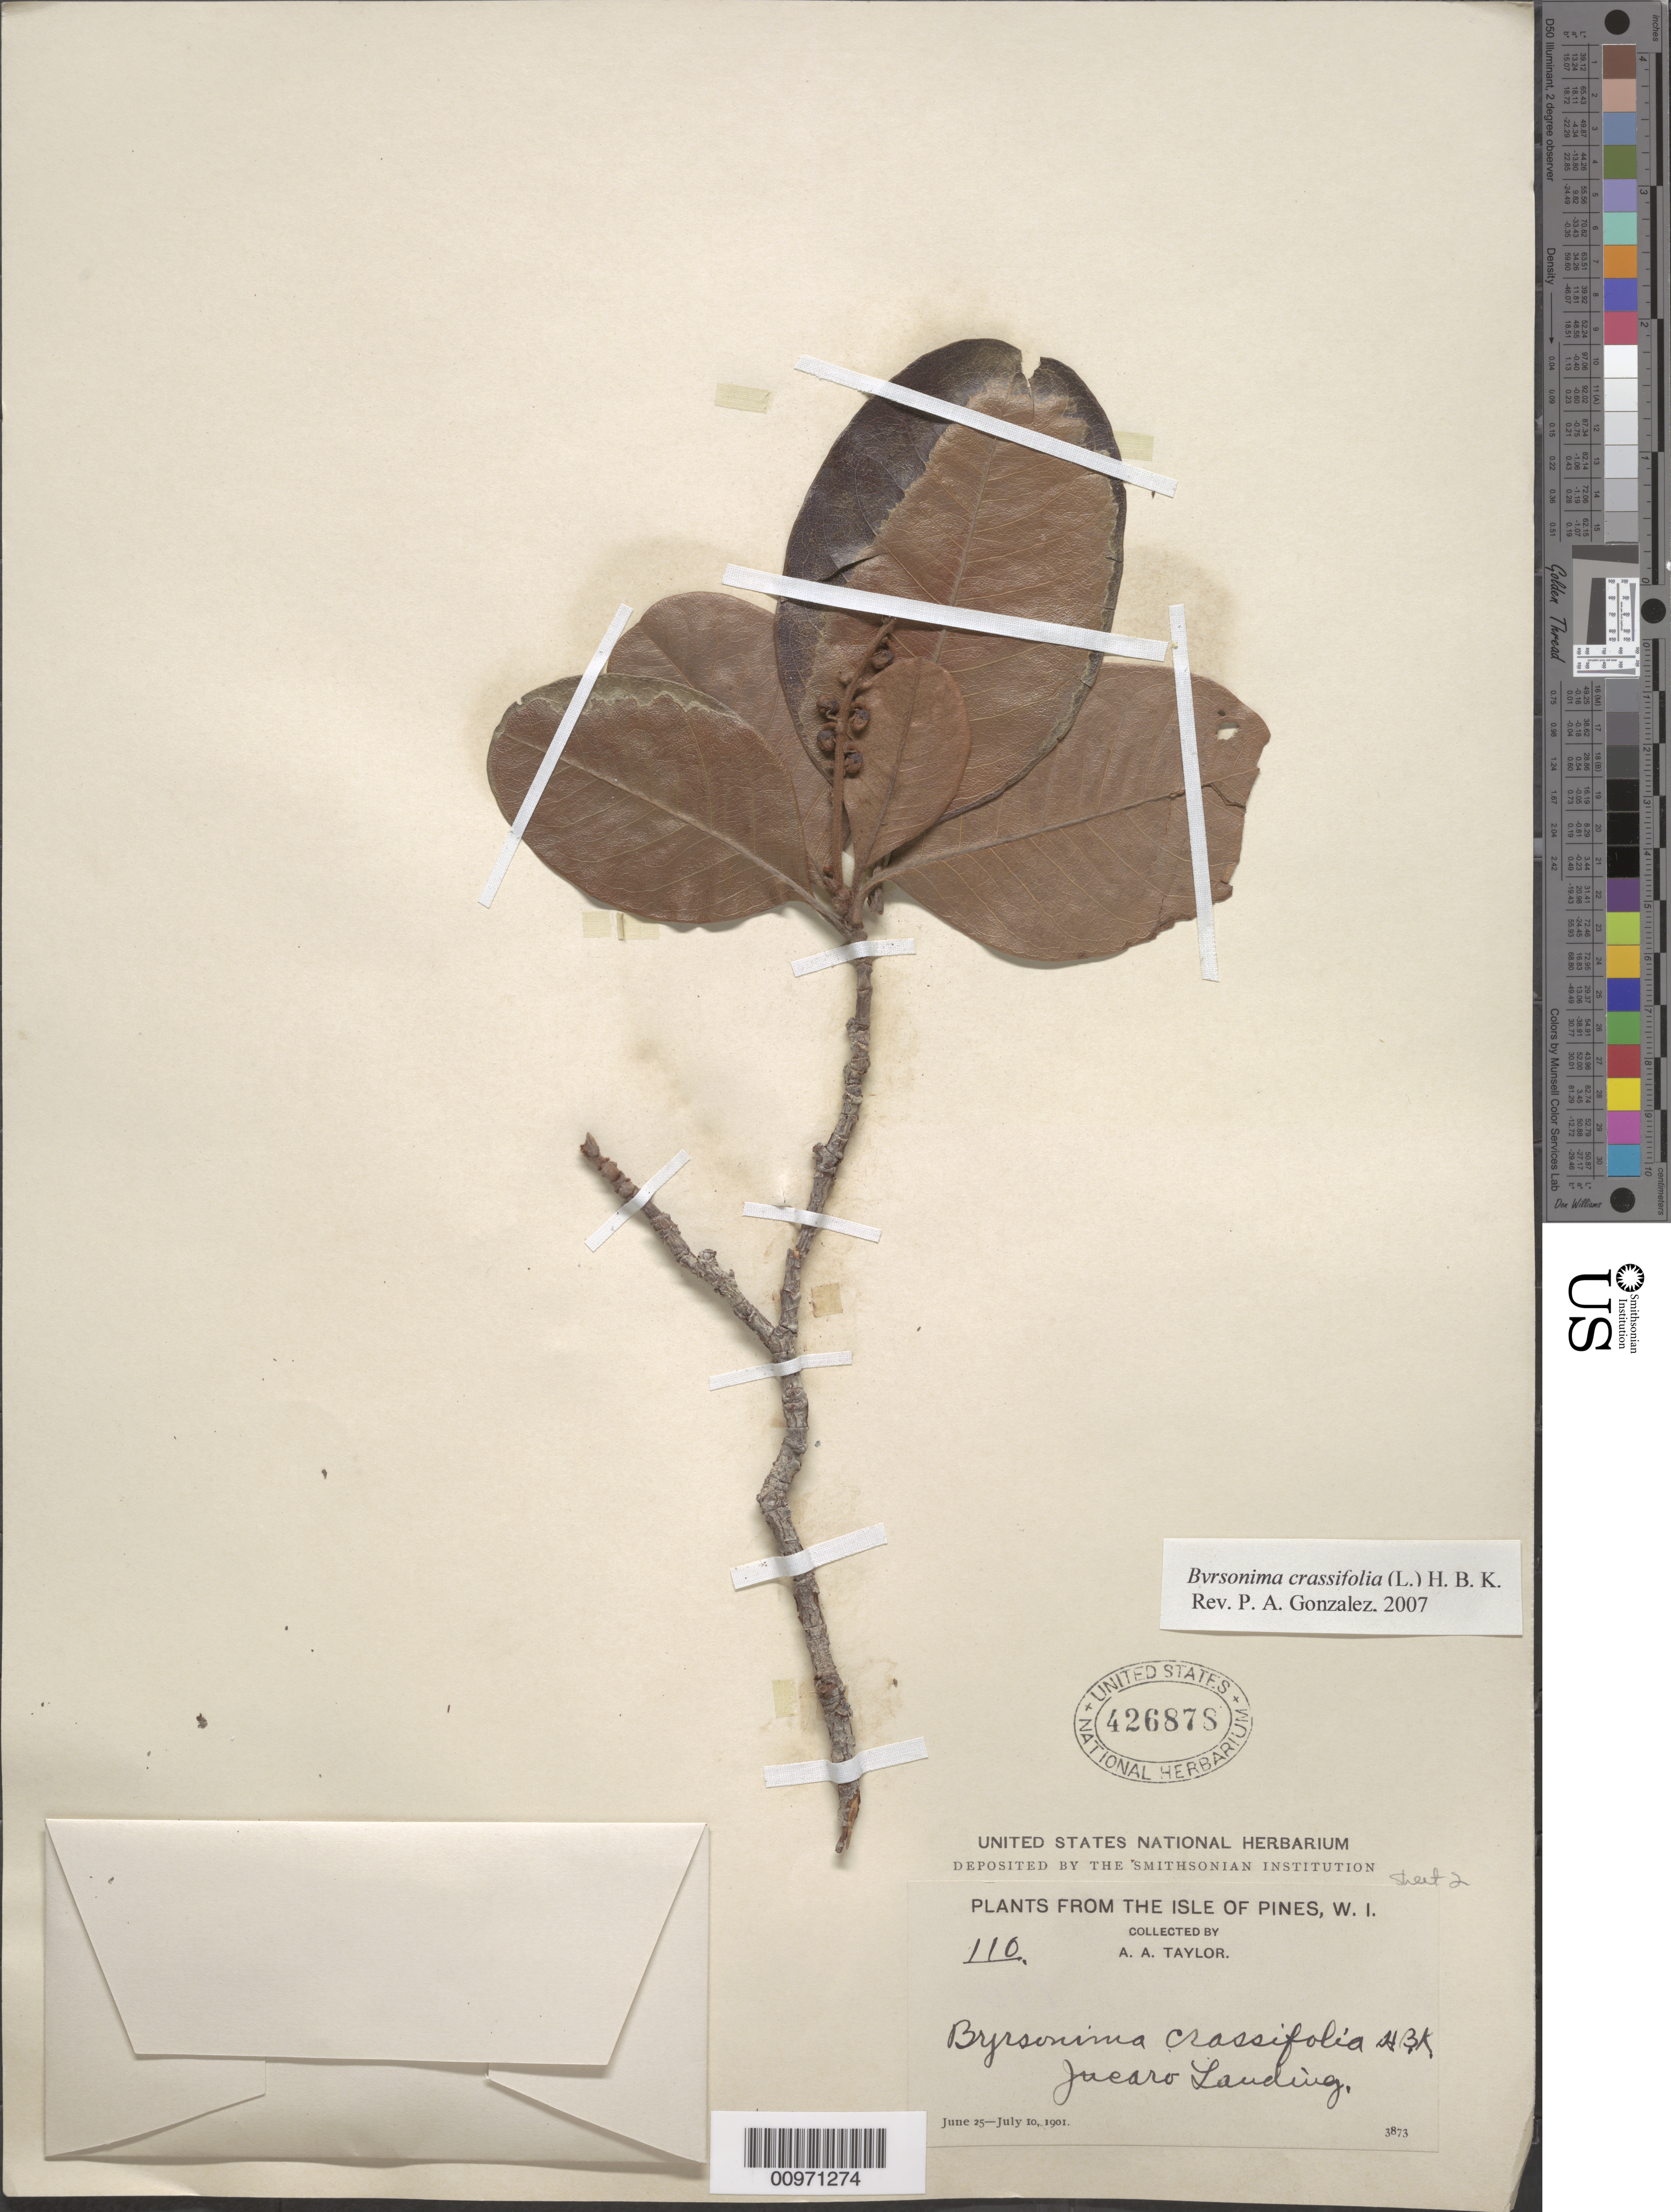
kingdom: Plantae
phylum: Tracheophyta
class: Magnoliopsida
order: Malpighiales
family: Malpighiaceae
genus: Byrsonima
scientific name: Byrsonima crassifolia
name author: (L.) Kunth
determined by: González, P. A.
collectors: A. A. Taylor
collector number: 111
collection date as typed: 25 Jun 1901 to 10 Jul 1901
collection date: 1901-06-25/1901-07-10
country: Cuba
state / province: Isla de La Juventud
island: Cuba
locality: Jacaro Landing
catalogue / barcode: US 426878